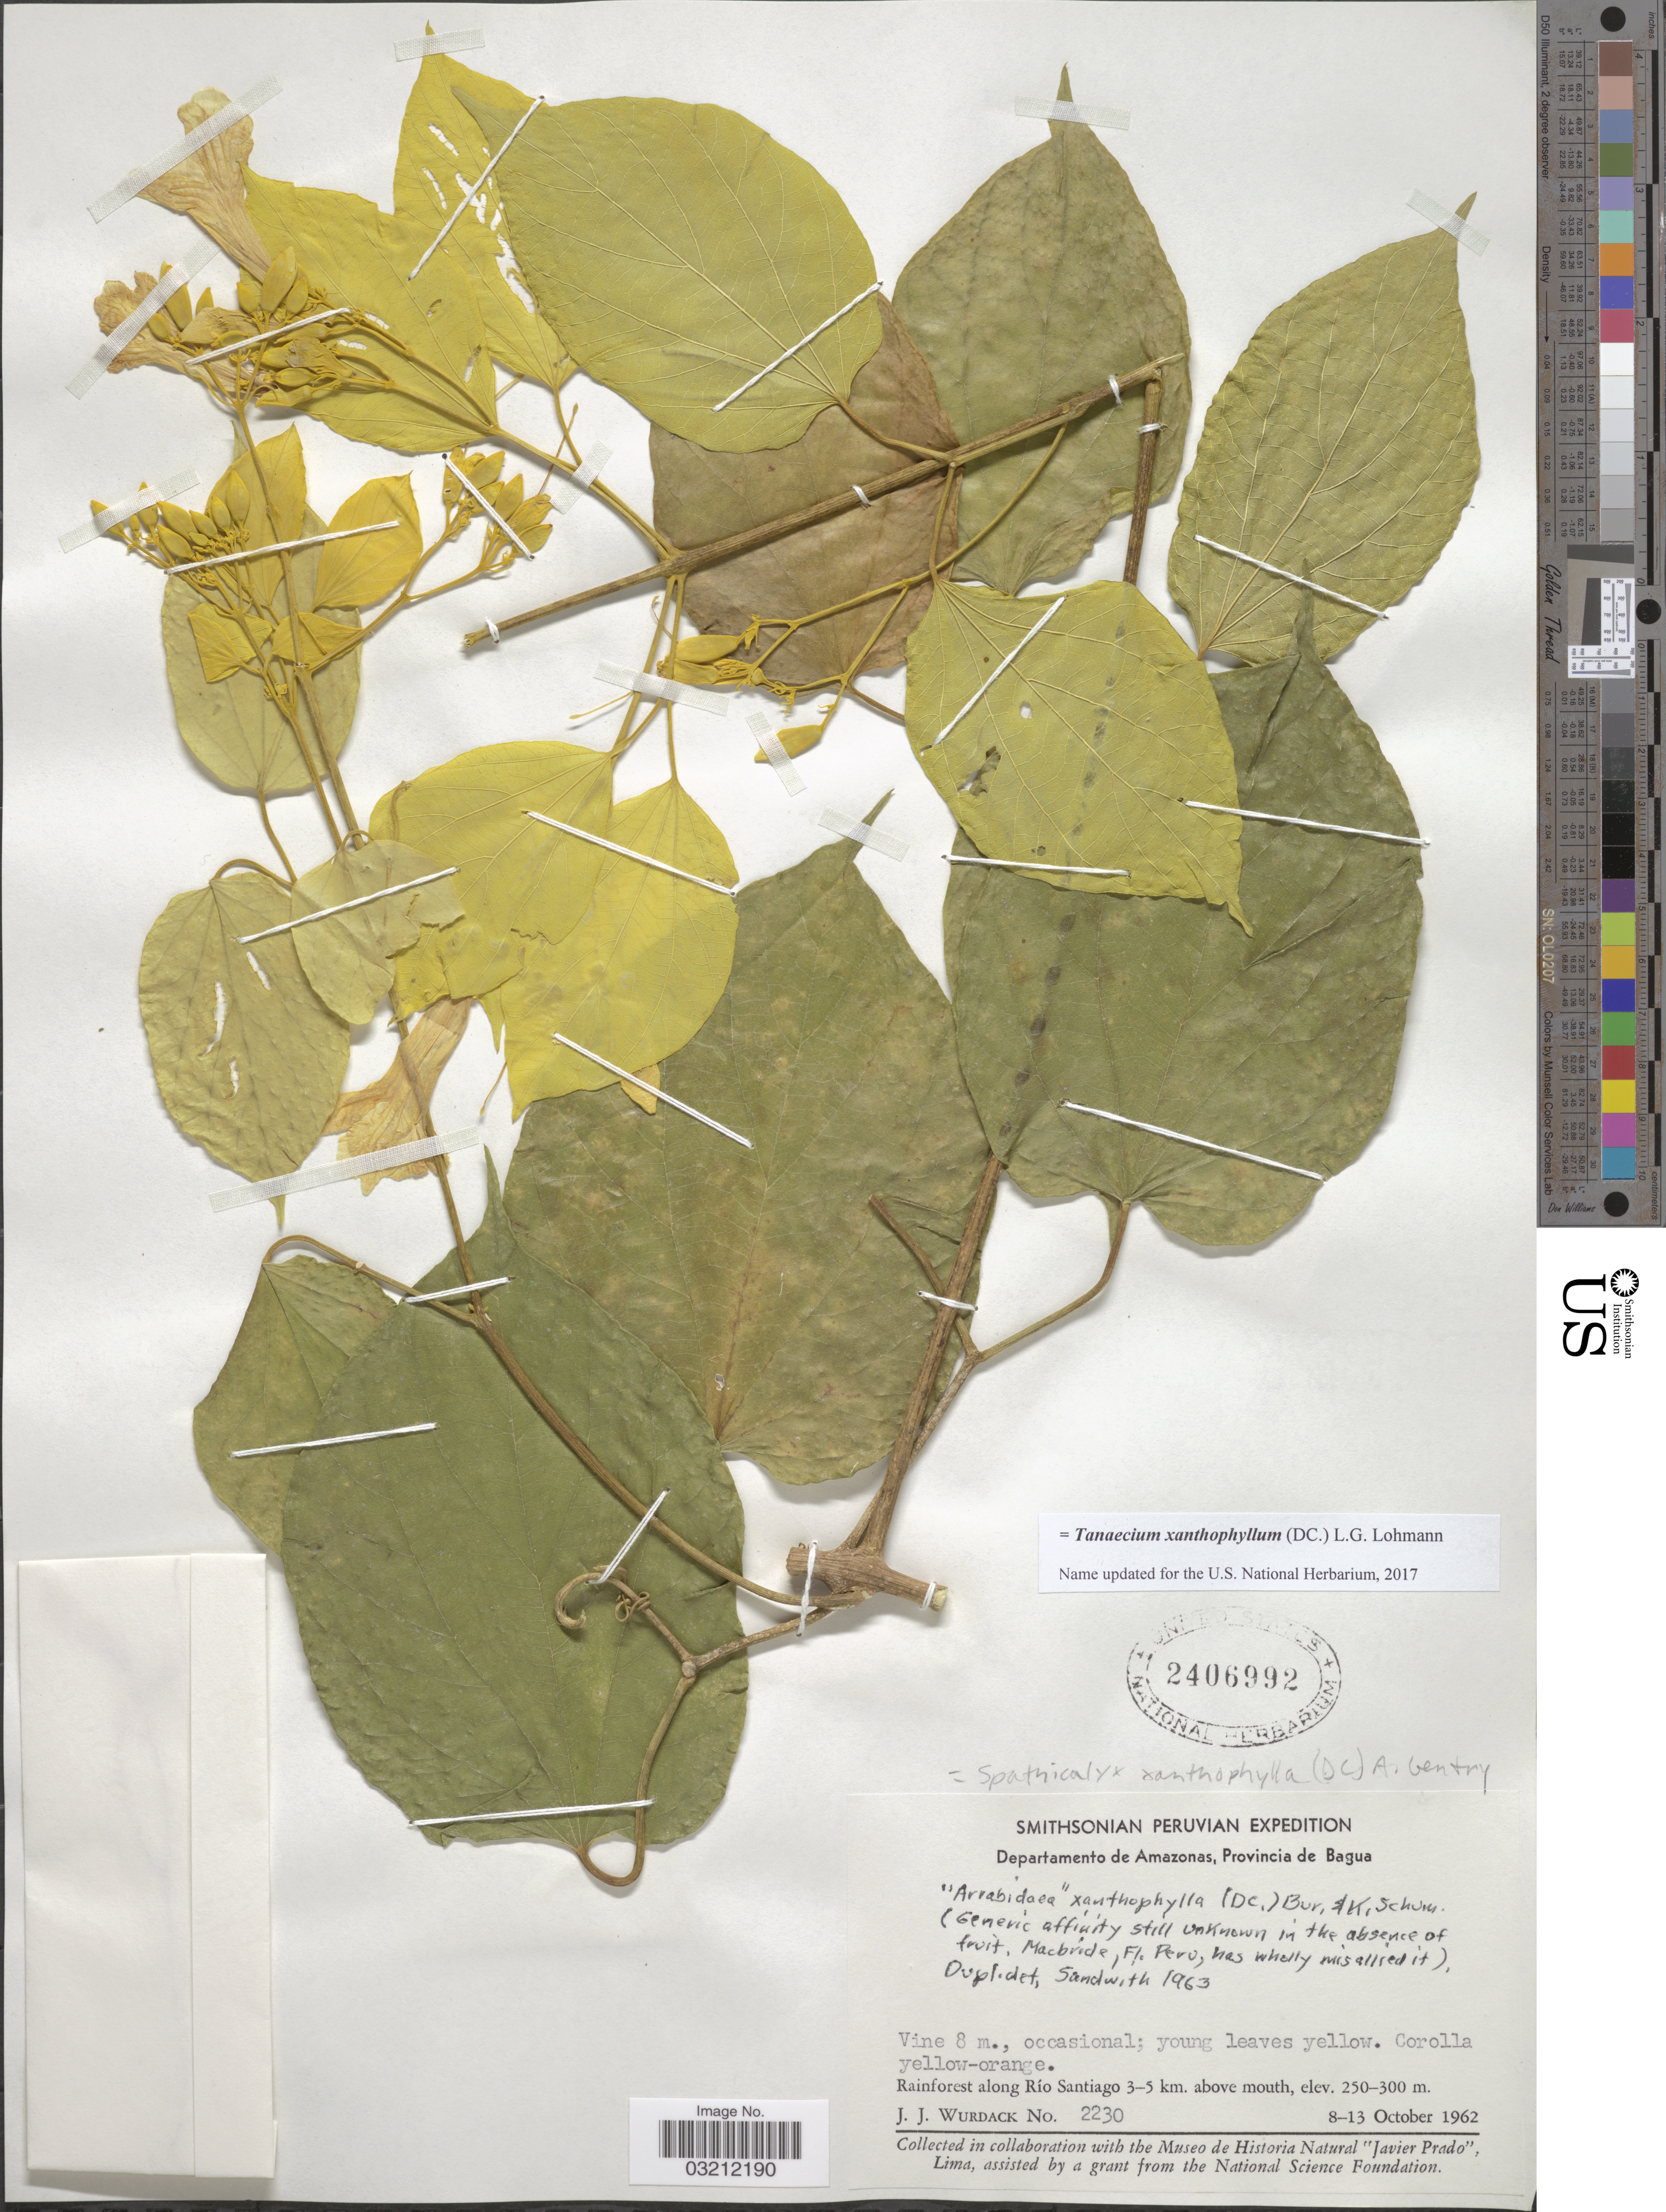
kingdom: Plantae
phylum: Tracheophyta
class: Magnoliopsida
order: Lamiales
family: Bignoniaceae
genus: Tanaecium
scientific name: Tanaecium xanthophyllum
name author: (DC.) L.G. Lohmann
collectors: J. J. Wurdack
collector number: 2230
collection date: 1962-10-08/1962-10-13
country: Peru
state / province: Amazonas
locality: Departamento de Amazonas, Provincia de Bagua. Rainforest along Río Santiago 3-5 km. above mouth.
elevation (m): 250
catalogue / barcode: US 2406992